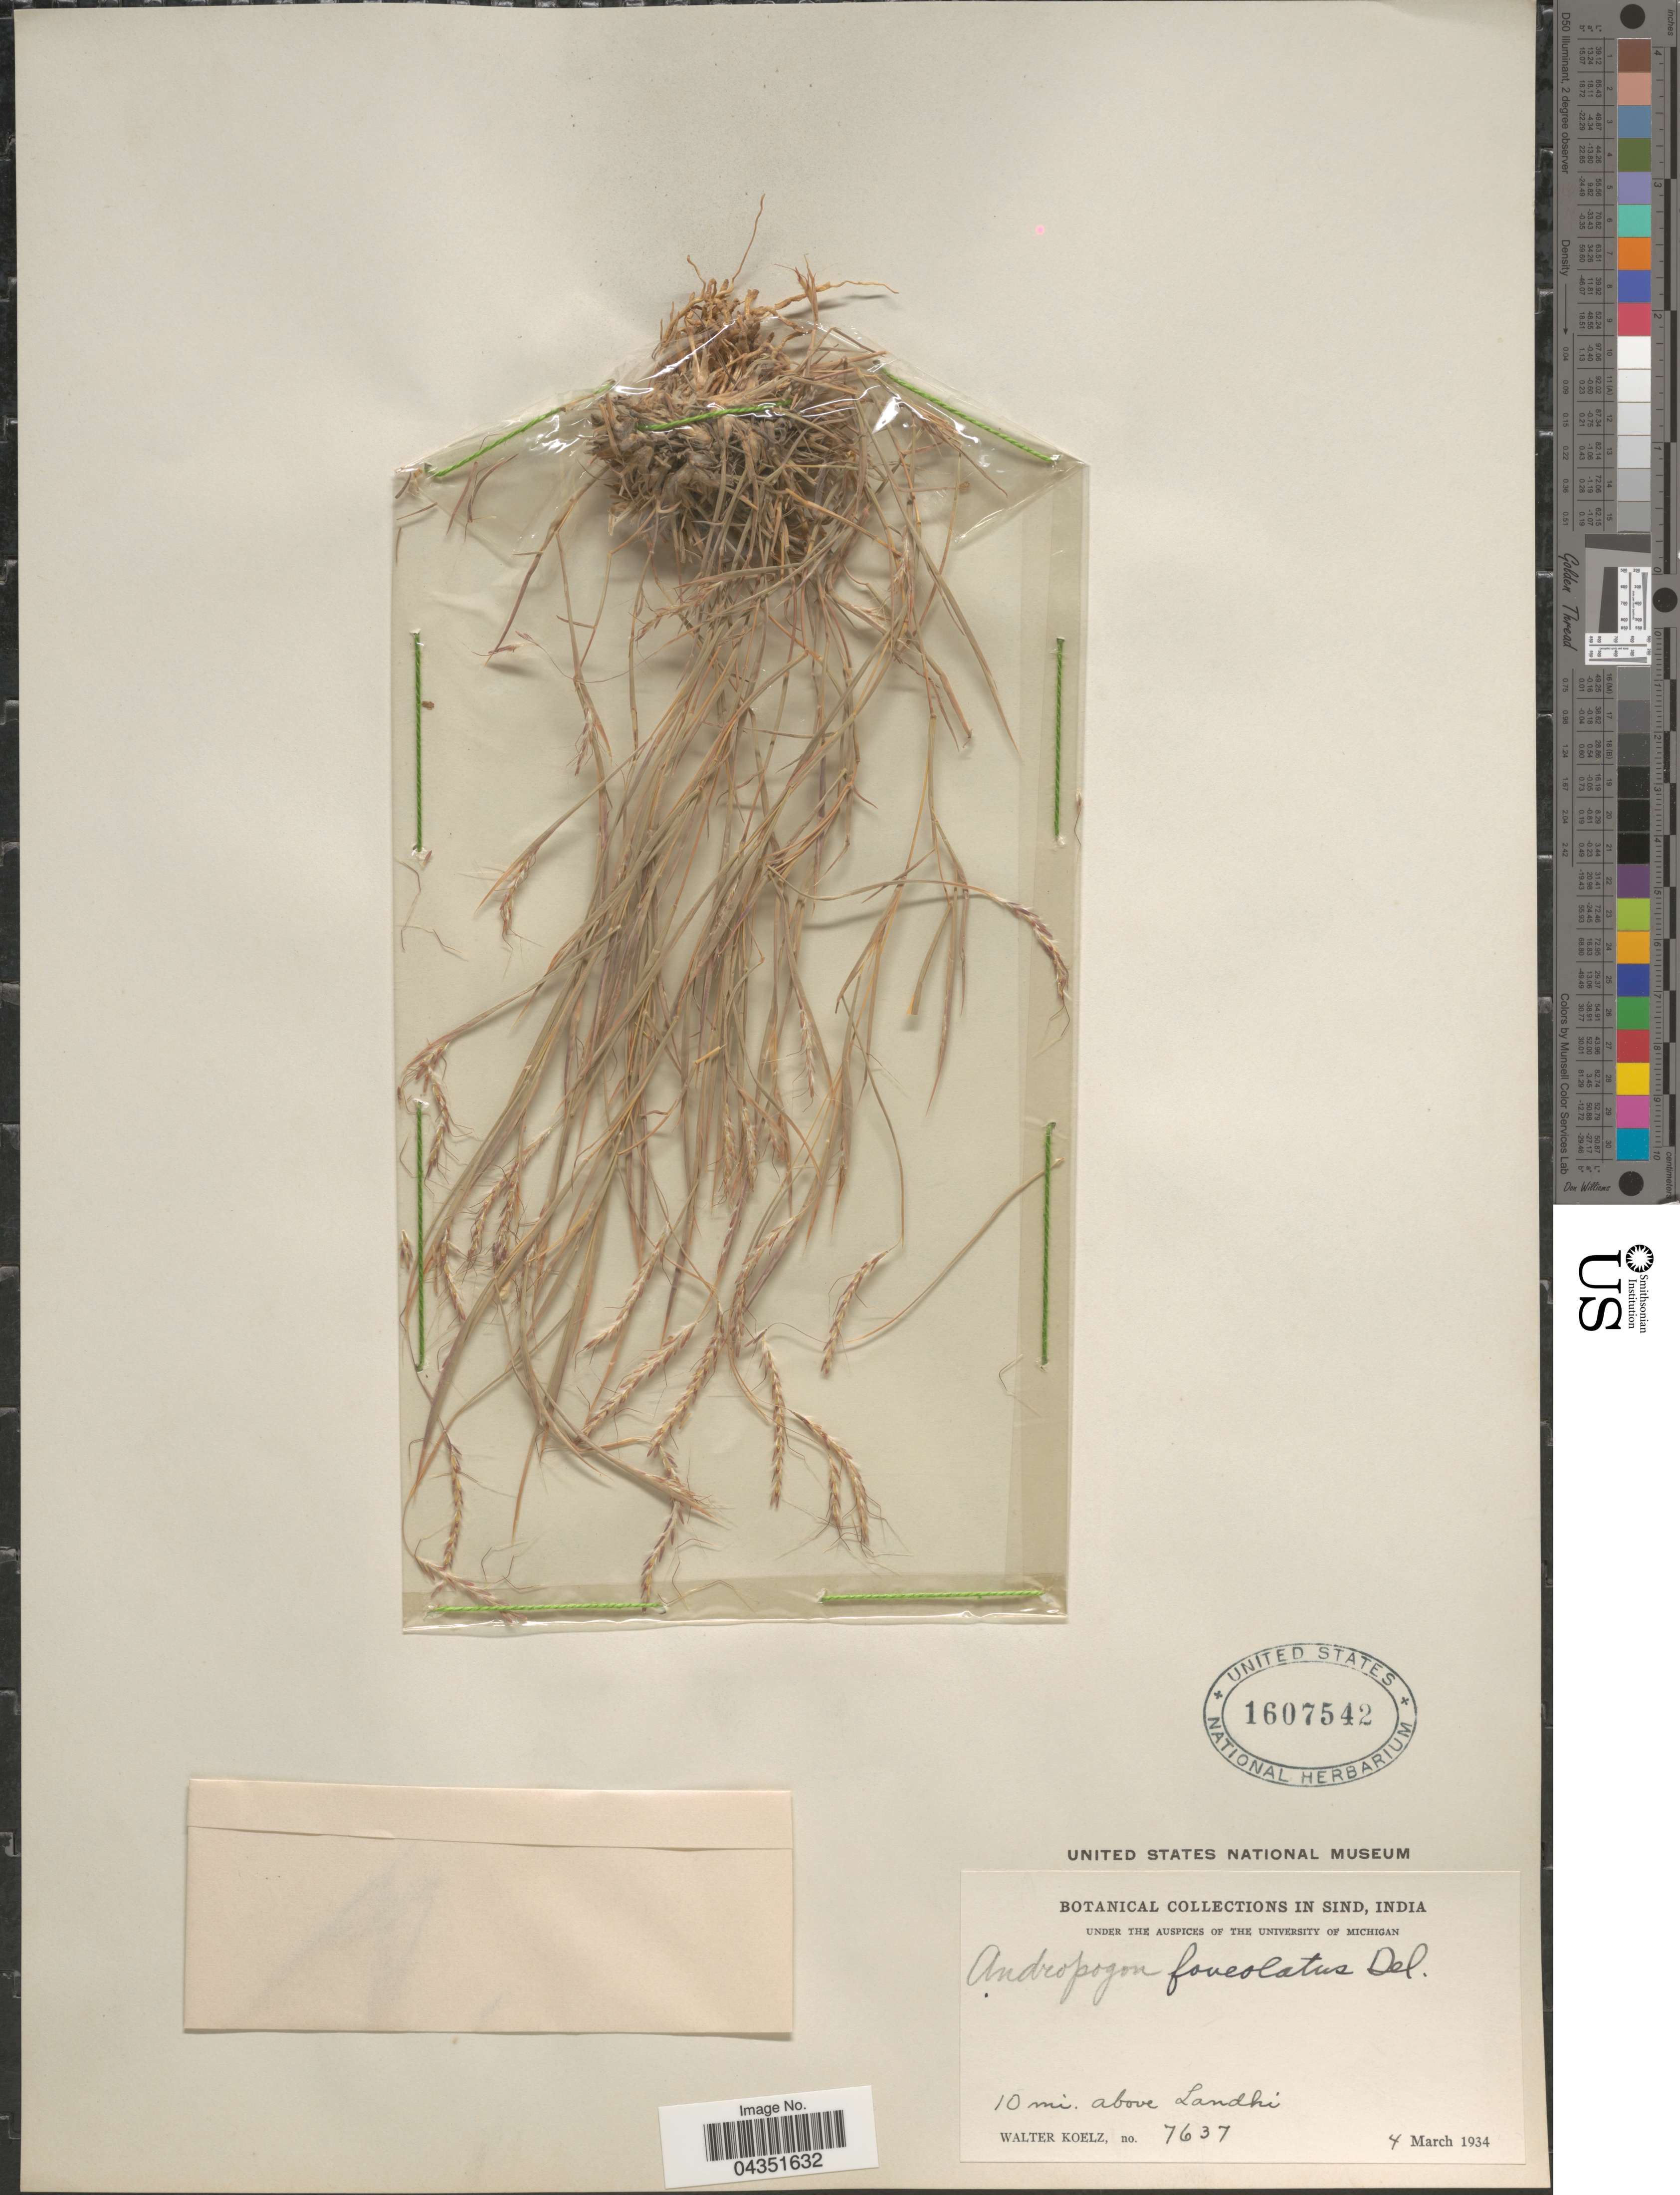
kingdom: Plantae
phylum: Tracheophyta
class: Liliopsida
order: Poales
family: Poaceae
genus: Eremopogon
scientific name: Eremopogon foveolatus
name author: (Delile) Stapf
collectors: W. N. Koelz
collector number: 7637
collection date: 1934-03-04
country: Pakistan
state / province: Sindh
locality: Sind. 10 mi. above Landhi.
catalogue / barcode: US 1607542